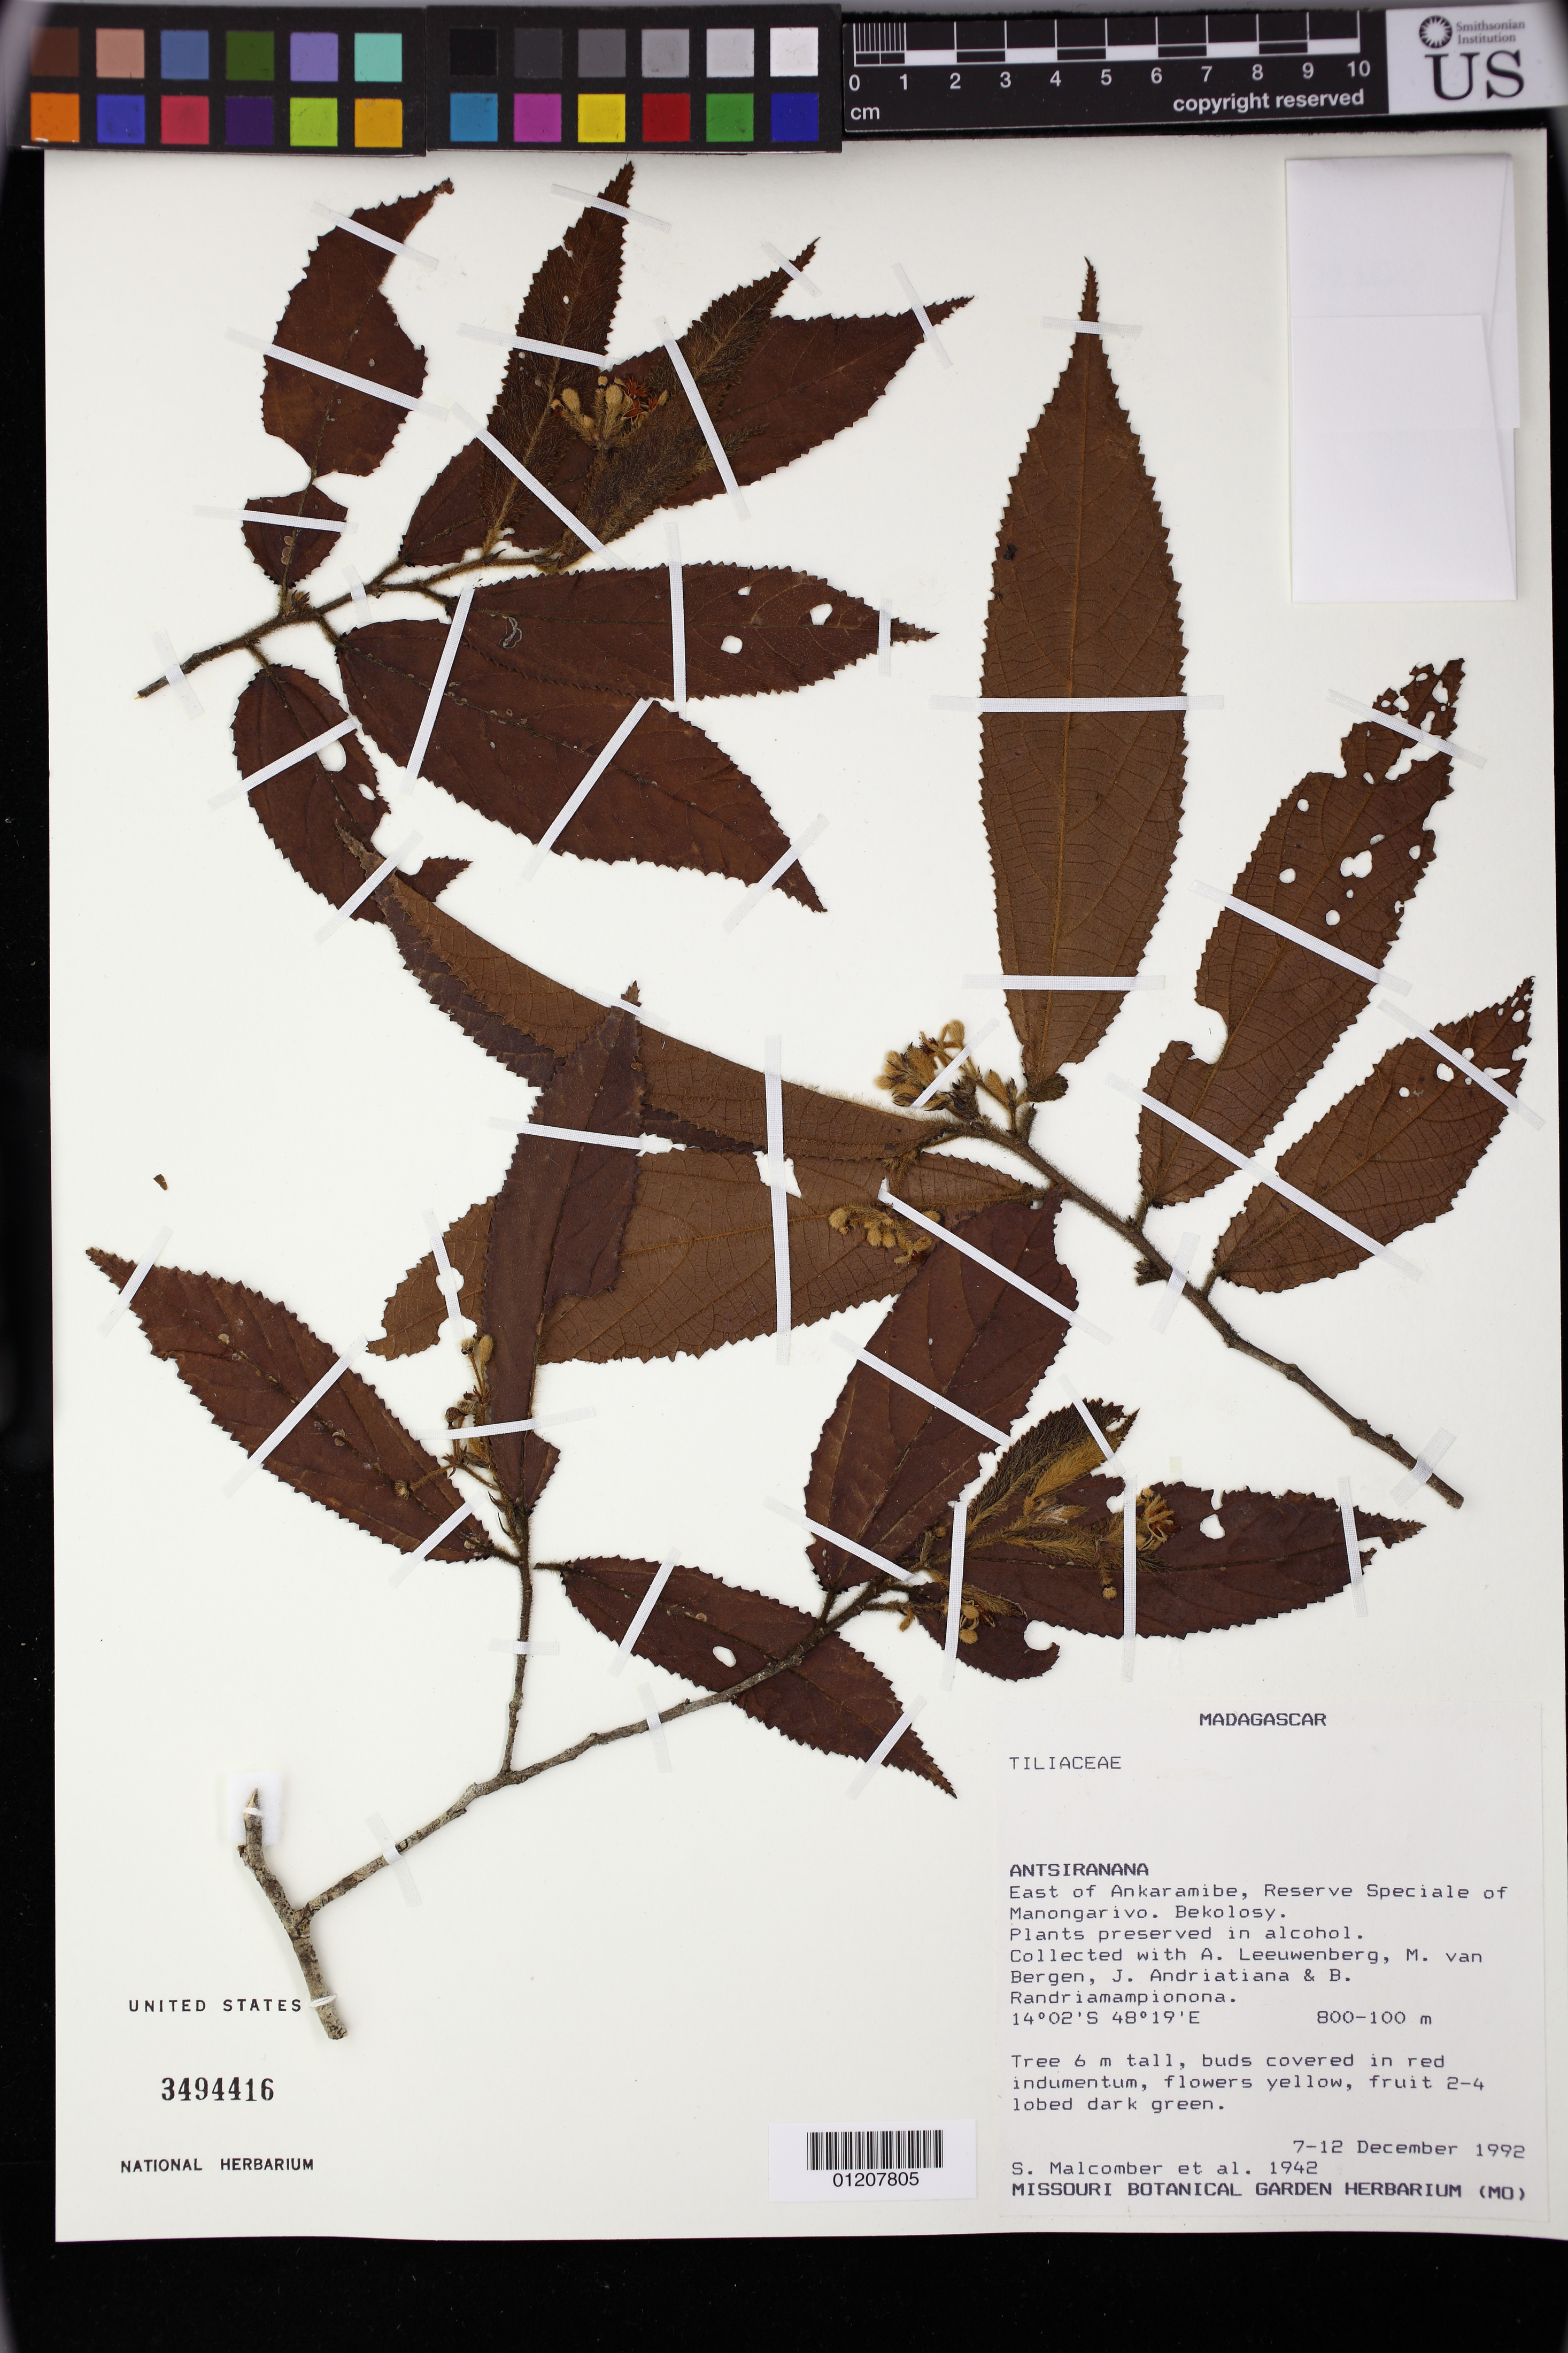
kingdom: Plantae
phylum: Tracheophyta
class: Magnoliopsida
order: Malvales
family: Malvaceae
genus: Grewia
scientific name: Grewia hispidissima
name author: Wahlert et al.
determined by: Jourdain-Fievet, L.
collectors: S. T. Malcomber, A. J. M. Leeuwenberg, M. van Bergen & J. Andriatiana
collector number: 1942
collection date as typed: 07 Dec 1992 to 12 Dec 1992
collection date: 1992-12-07/1992-12-12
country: Madagascar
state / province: Diana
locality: Antsiranana. East of Ankaramibe, Reserve Speciale of Manongarivo. Bekolosy.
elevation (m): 100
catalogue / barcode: US 3494416